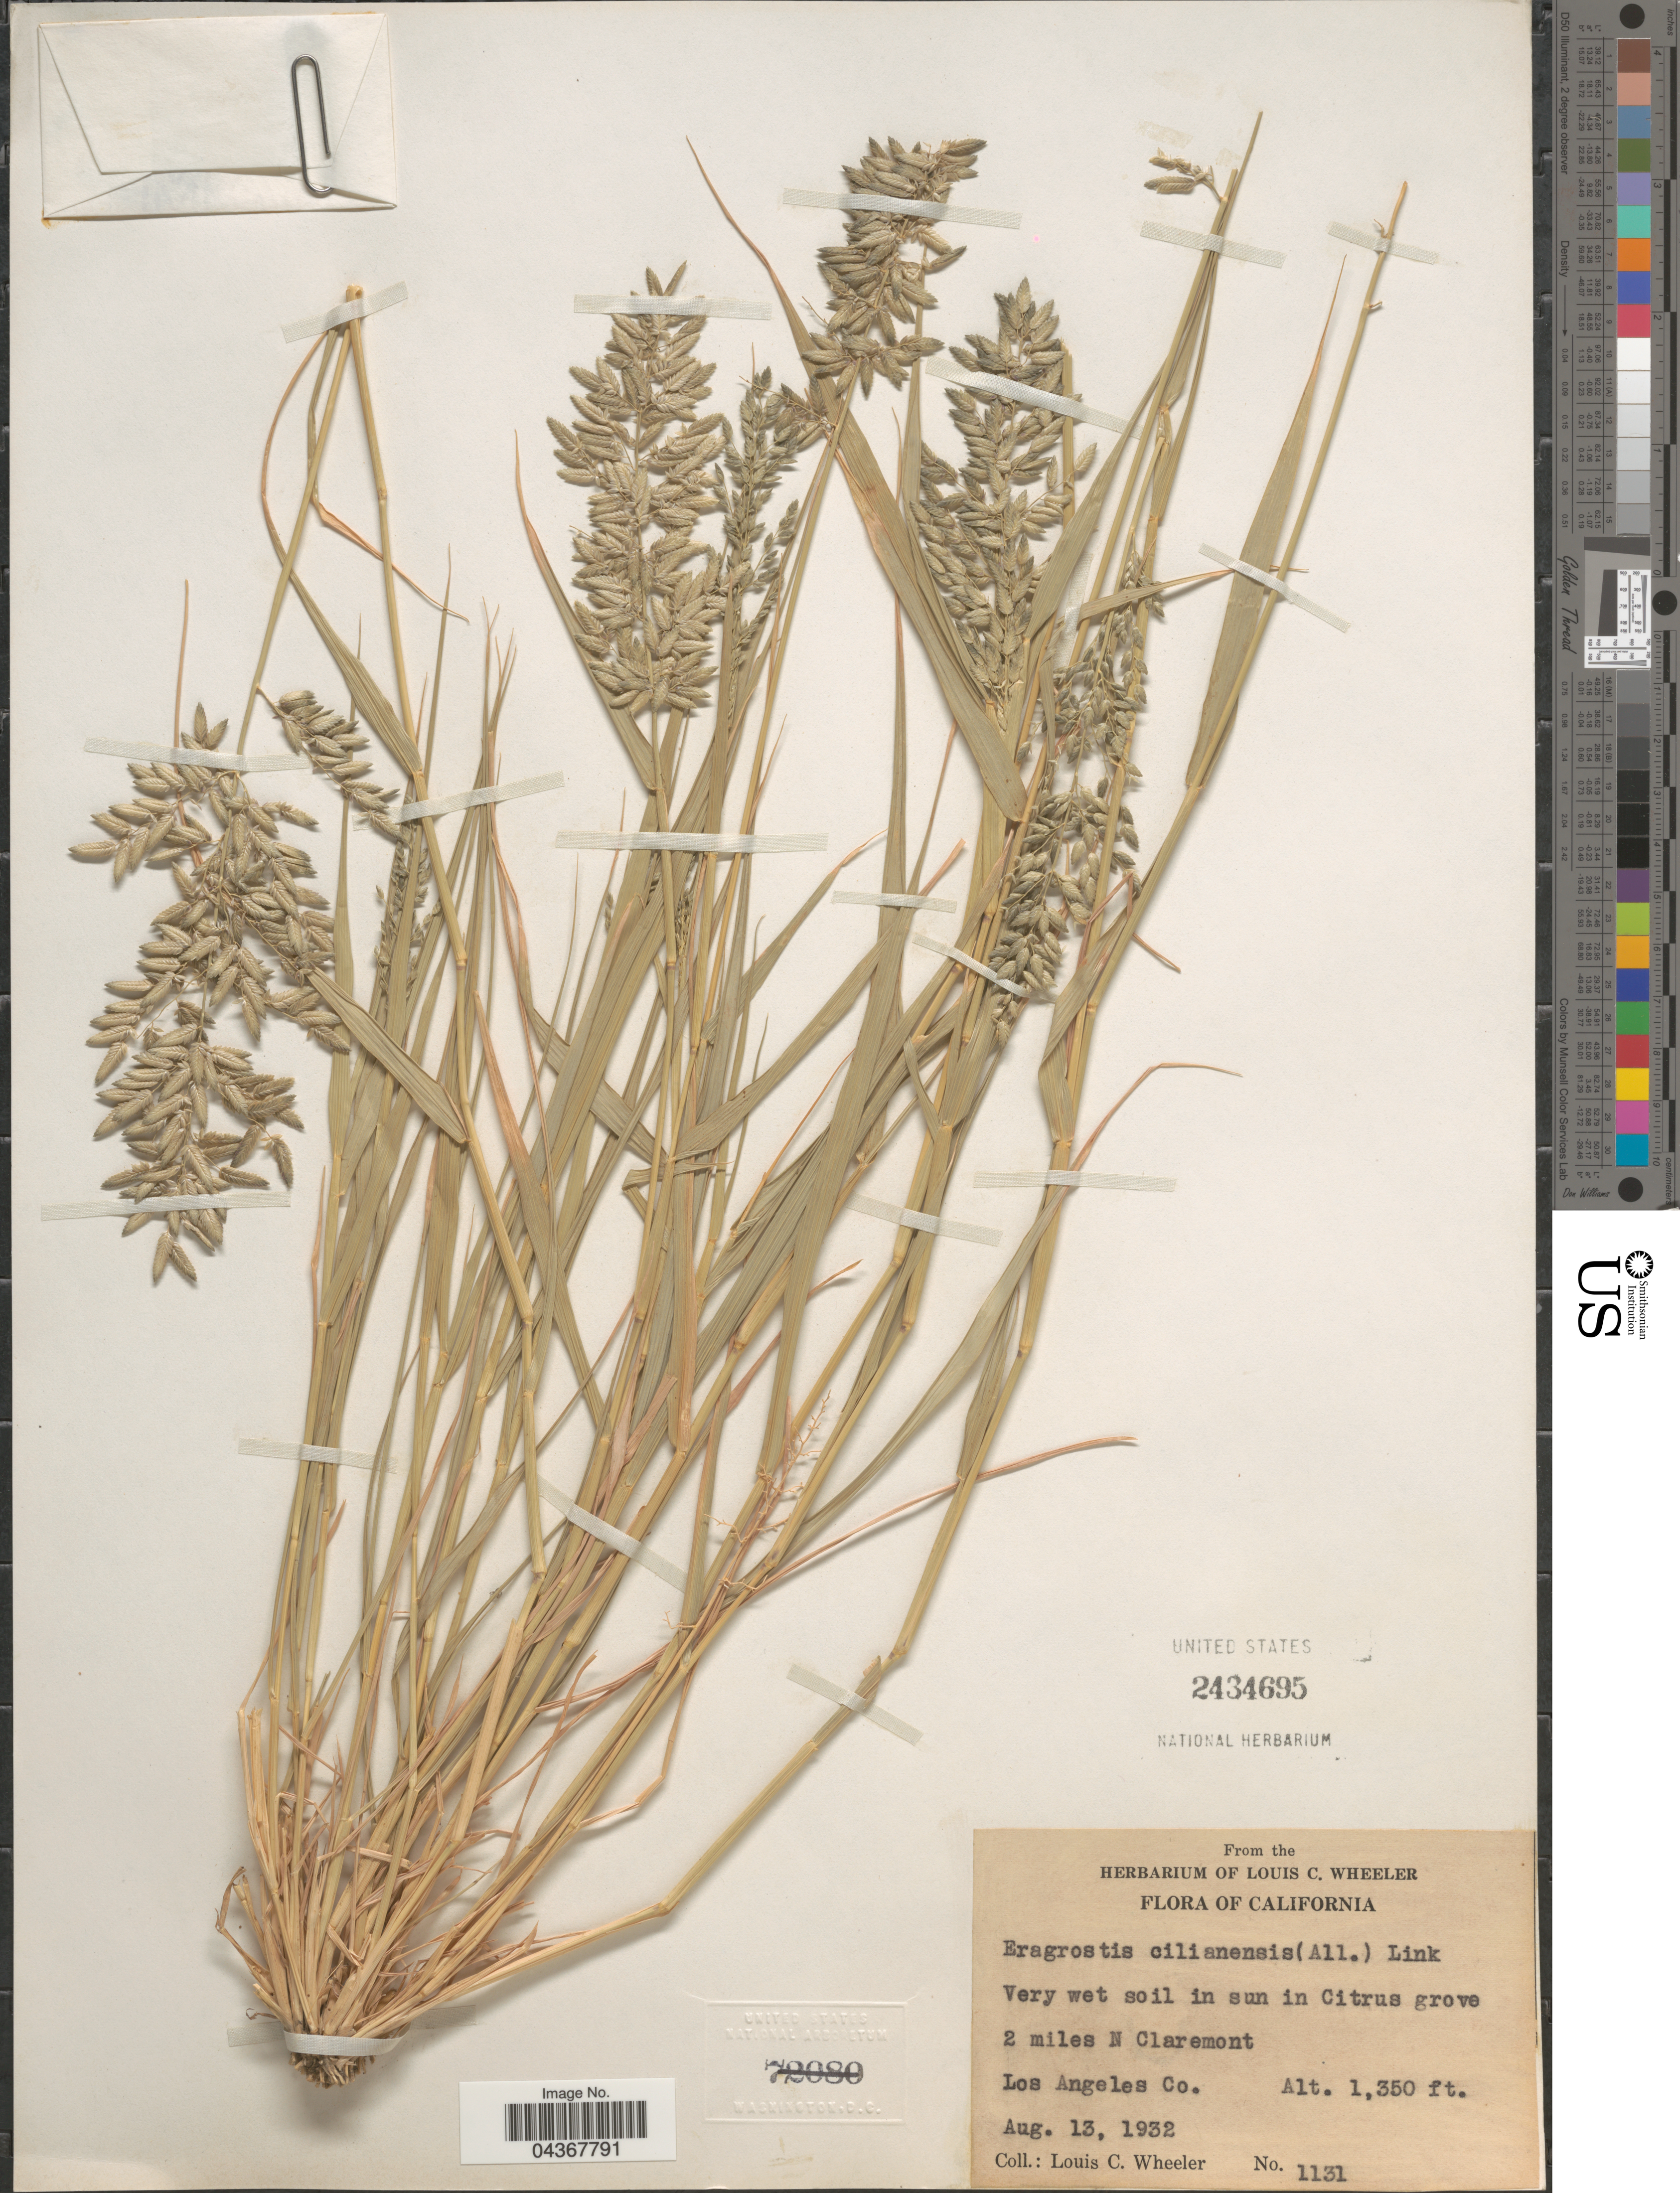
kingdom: Plantae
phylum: Tracheophyta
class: Liliopsida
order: Poales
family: Poaceae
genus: Eragrostis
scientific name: Eragrostis cilianensis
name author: (Bellardi) Vignolo ex Janch.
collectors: L. C. Wheeler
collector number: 1131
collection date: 1932-08-13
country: United States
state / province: California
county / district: Los Angeles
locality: Very wet soil in citrus grove. 2 mi. N Claremont. Los Angeles Co.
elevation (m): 411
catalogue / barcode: US 2434695